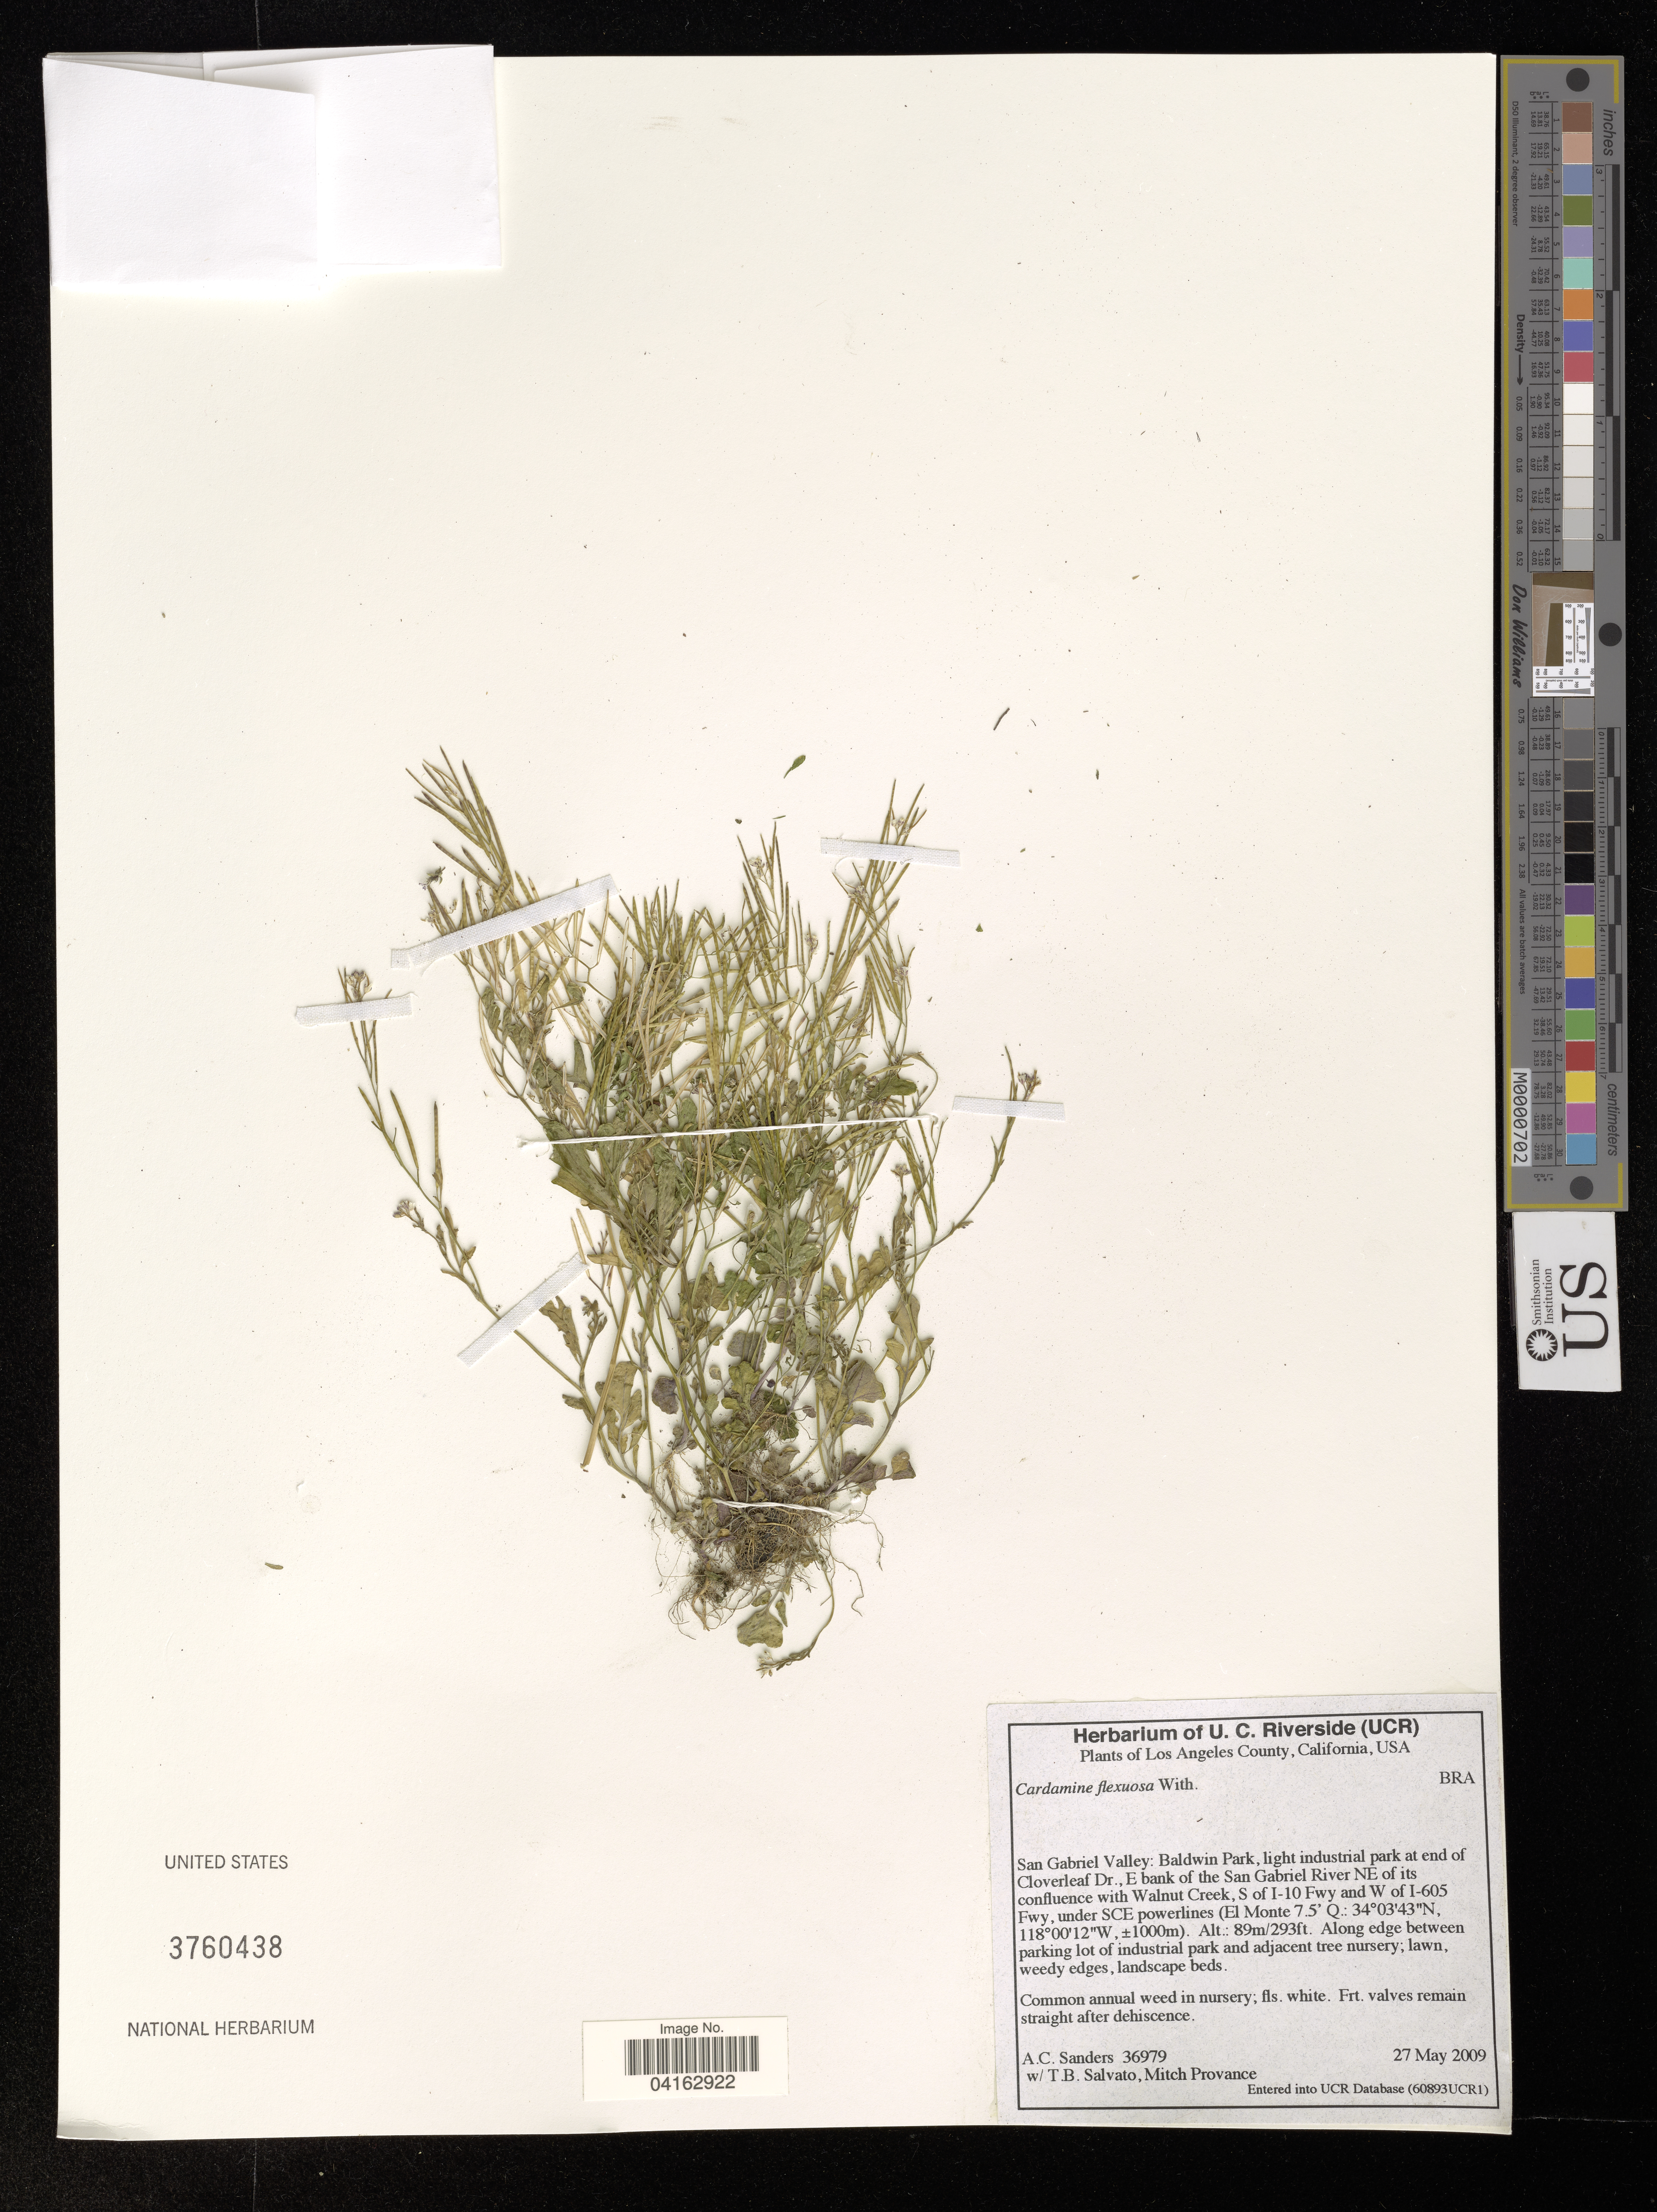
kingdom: Plantae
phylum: Tracheophyta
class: Magnoliopsida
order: Brassicales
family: Brassicaceae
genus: Cardamine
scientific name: Cardamine flexuosa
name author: With.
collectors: A. Sanders, T. Salvato & M. Provance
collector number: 36979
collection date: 2009-05-27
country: United States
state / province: California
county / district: Los Angeles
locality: Los Angeles County. San Gabriel Valley: Baldwin Park, light industrail park at end of Cloverleaf Dr., E bank of the San Gabriel River NE of its confluence with Walnut Creek, S of I-10 Fwy and W of I-605 Fwy, under SCE powerlines.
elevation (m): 89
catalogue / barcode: US 3760438